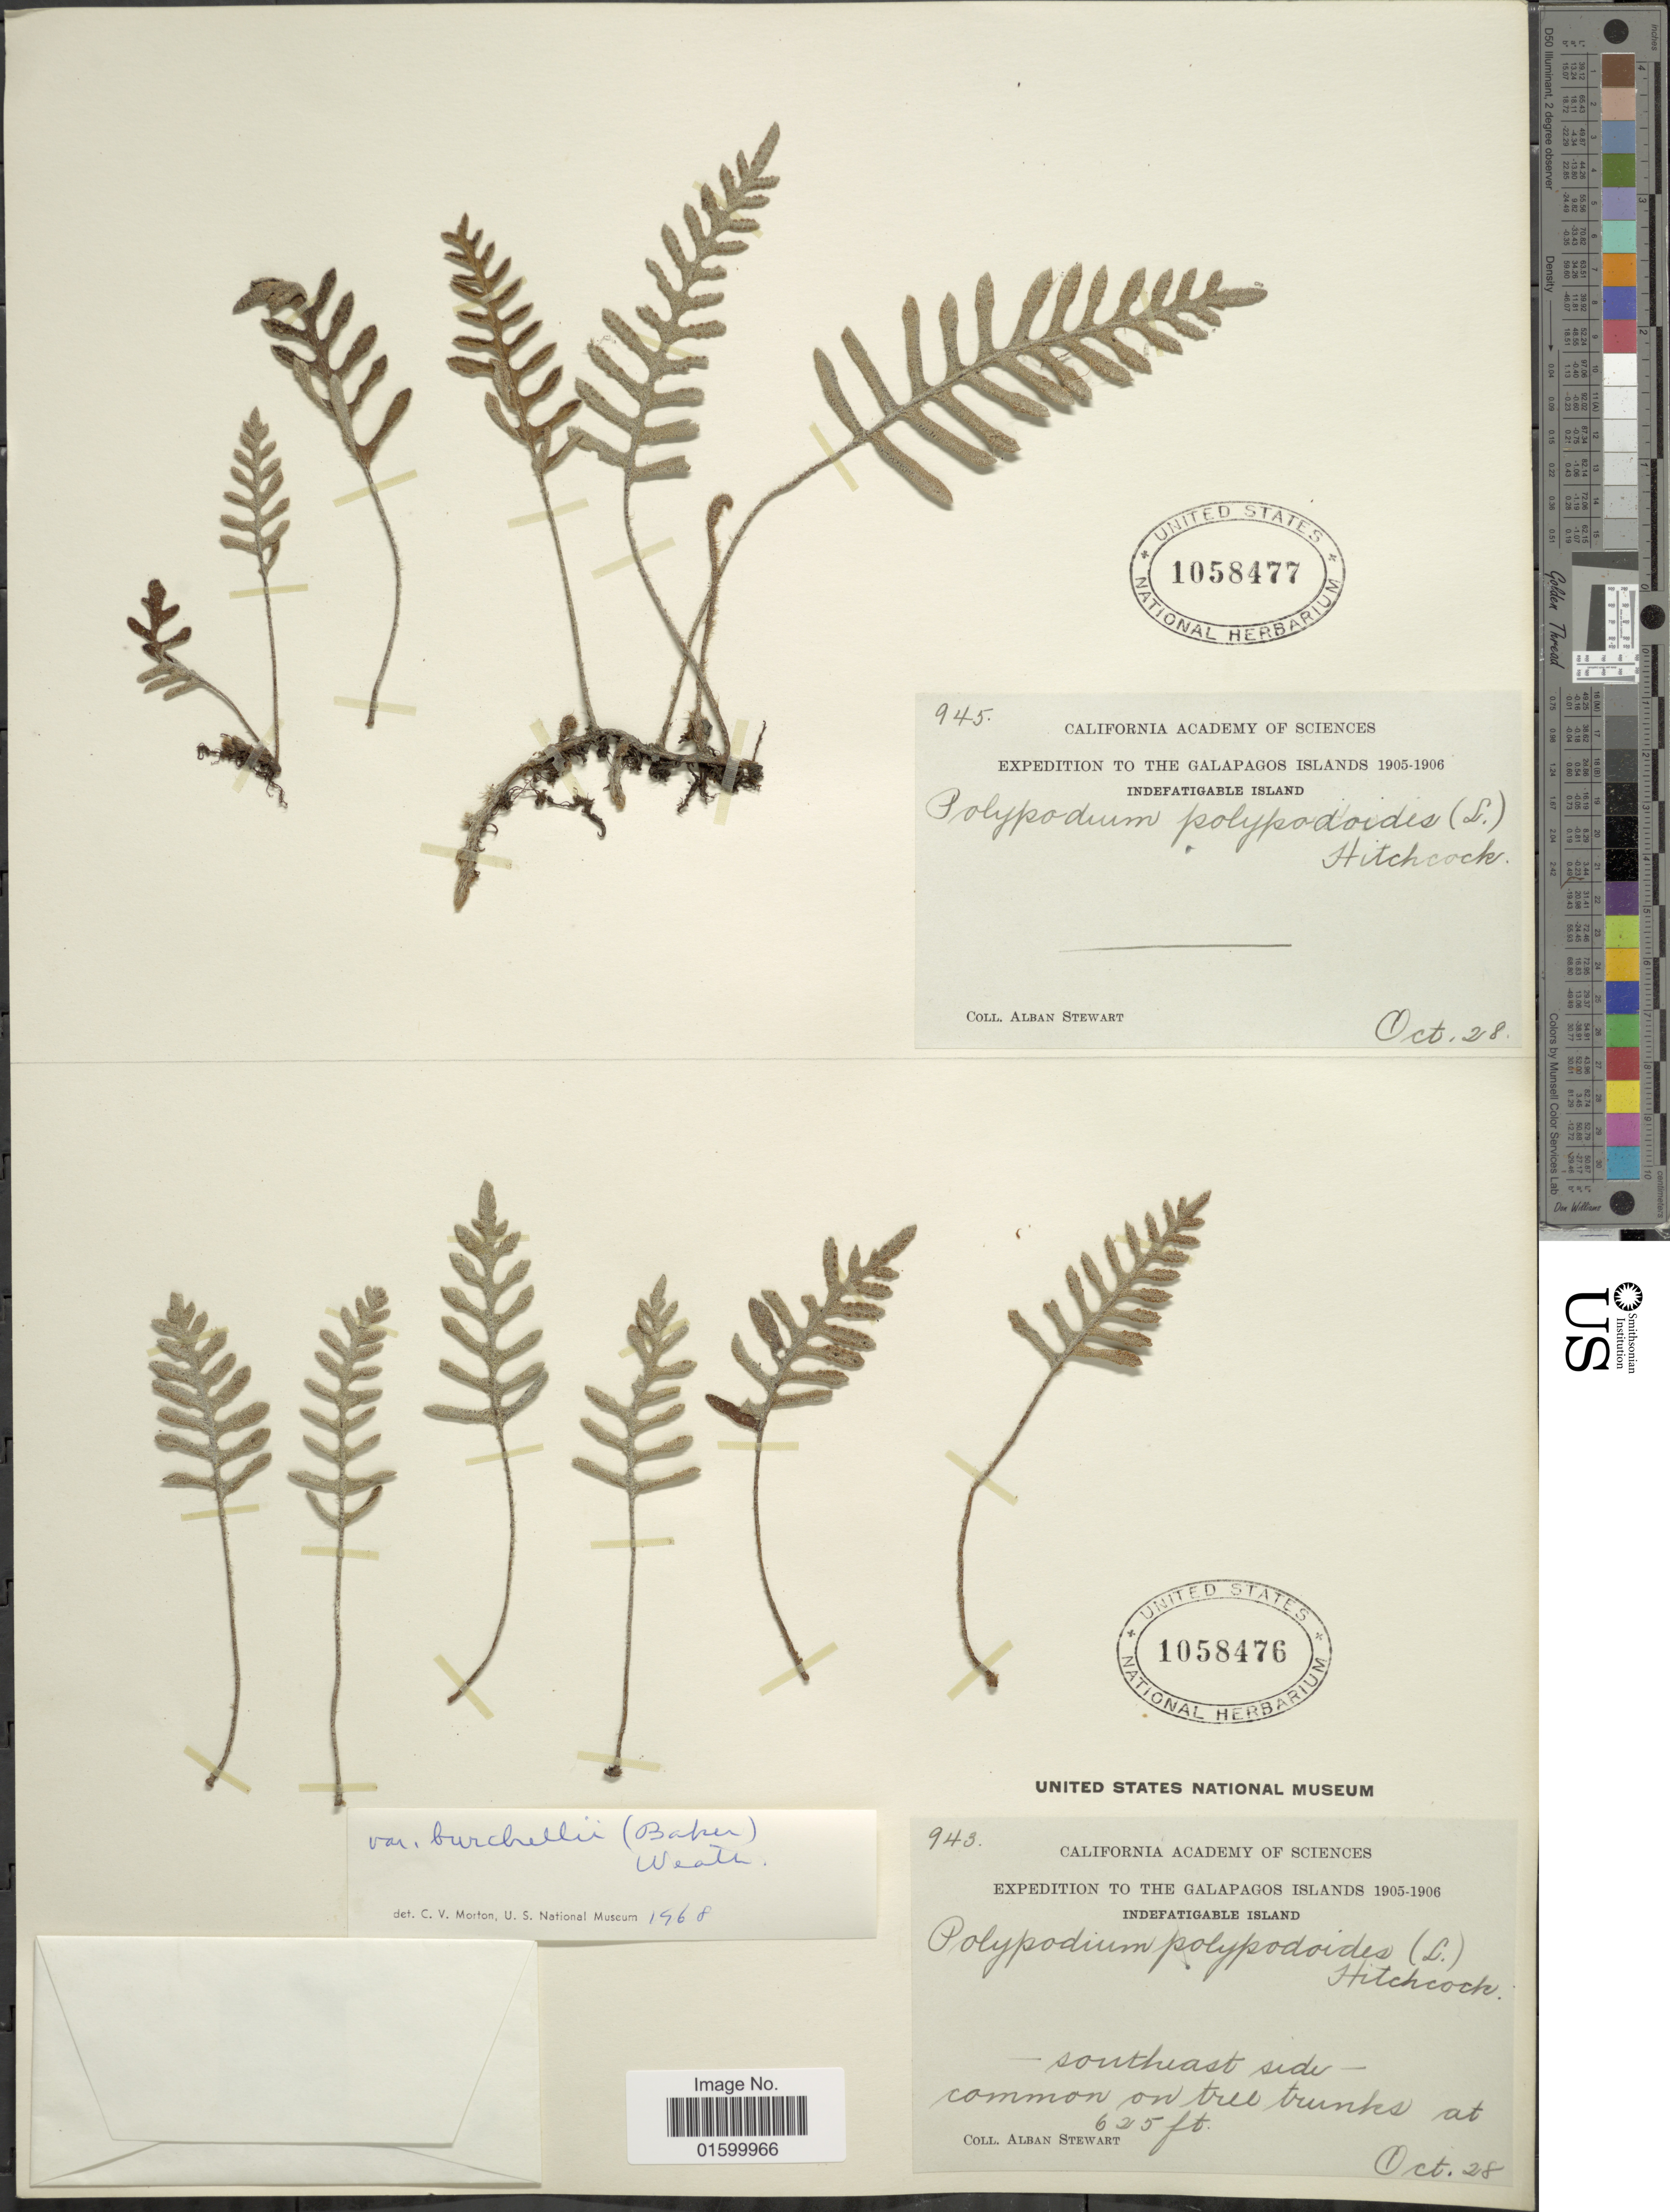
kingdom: Plantae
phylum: Tracheophyta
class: Polypodiopsida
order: Polypodiales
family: Polypodiaceae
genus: Pleopeltis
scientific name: Pleopeltis polypodioides var. burchellii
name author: (Baker) A.R. Sm.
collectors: A. Stewart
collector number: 945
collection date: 1905-10-28/1906-10-28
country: Ecuador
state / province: Colón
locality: Galapagos Islands, Indefatigable Island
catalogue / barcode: US 1058477